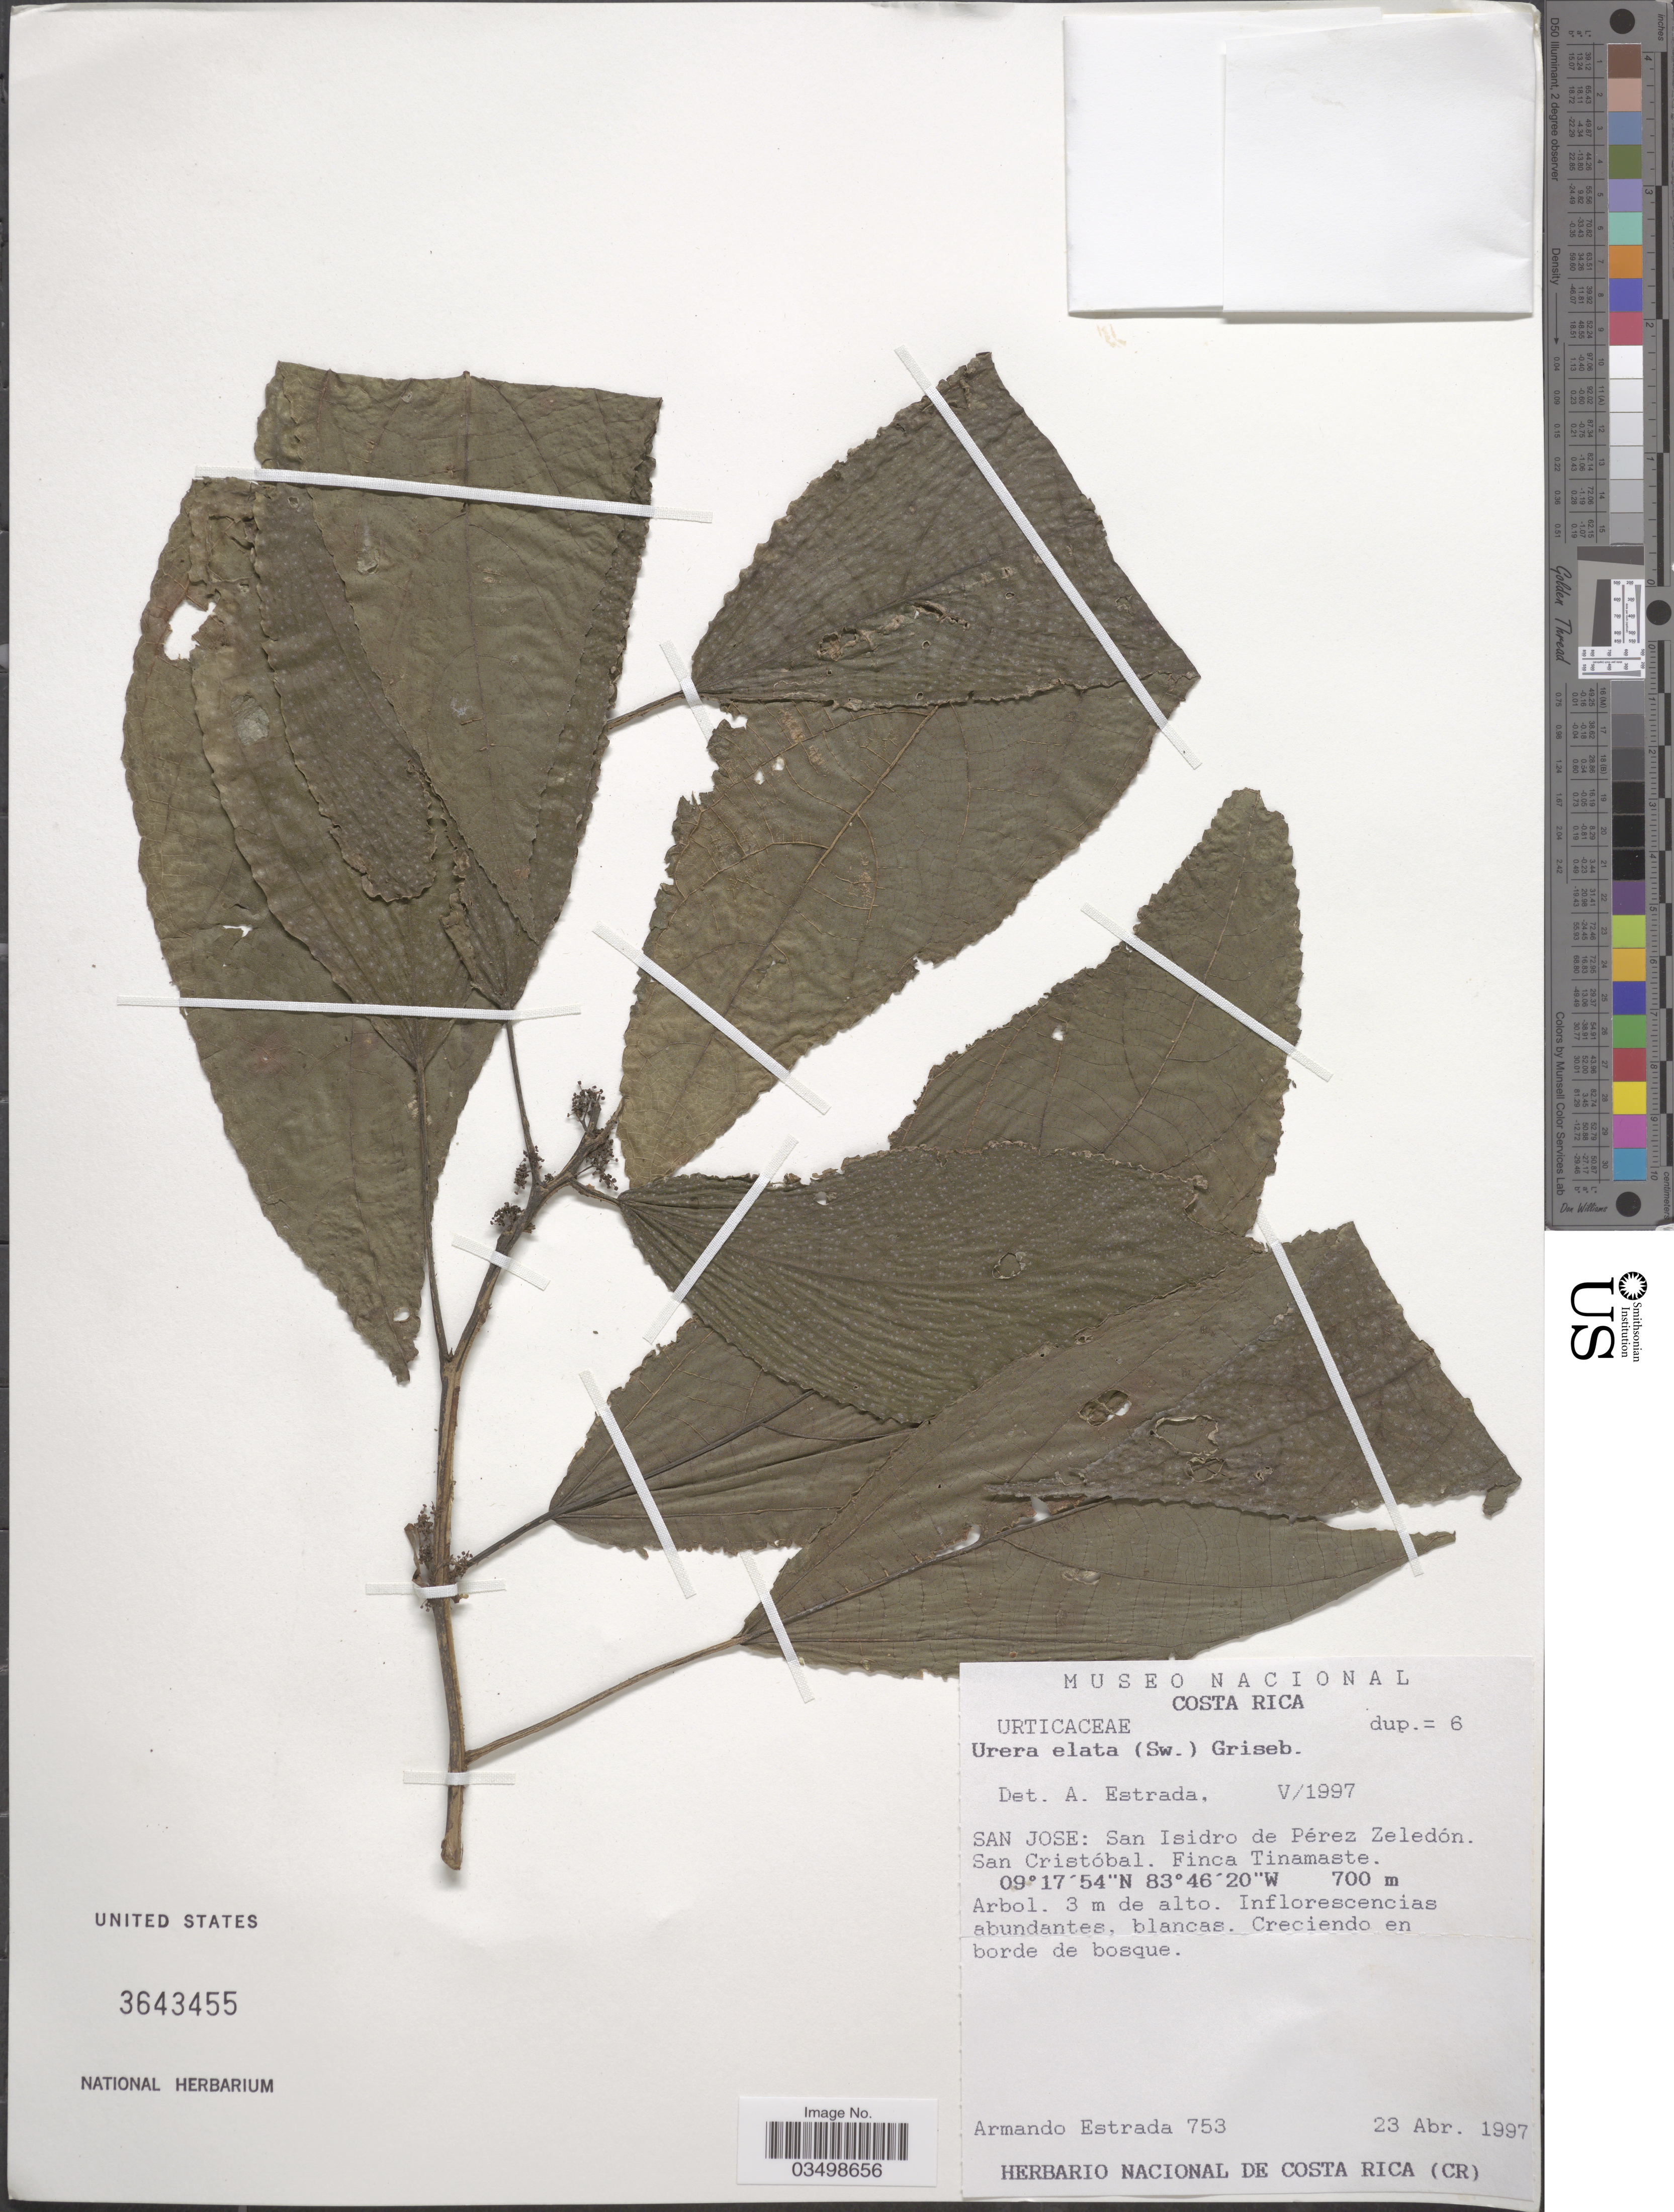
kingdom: Plantae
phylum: Tracheophyta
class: Magnoliopsida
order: Rosales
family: Urticaceae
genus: Urera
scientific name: Urera elata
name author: (Sw.) Griseb.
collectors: A. Estrada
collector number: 753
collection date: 1997-04-23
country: Costa Rica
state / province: San José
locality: San Isidro de Pérez Zeledón. San Cristóbal. Finca Tinamaste.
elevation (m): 700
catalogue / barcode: US 3643455